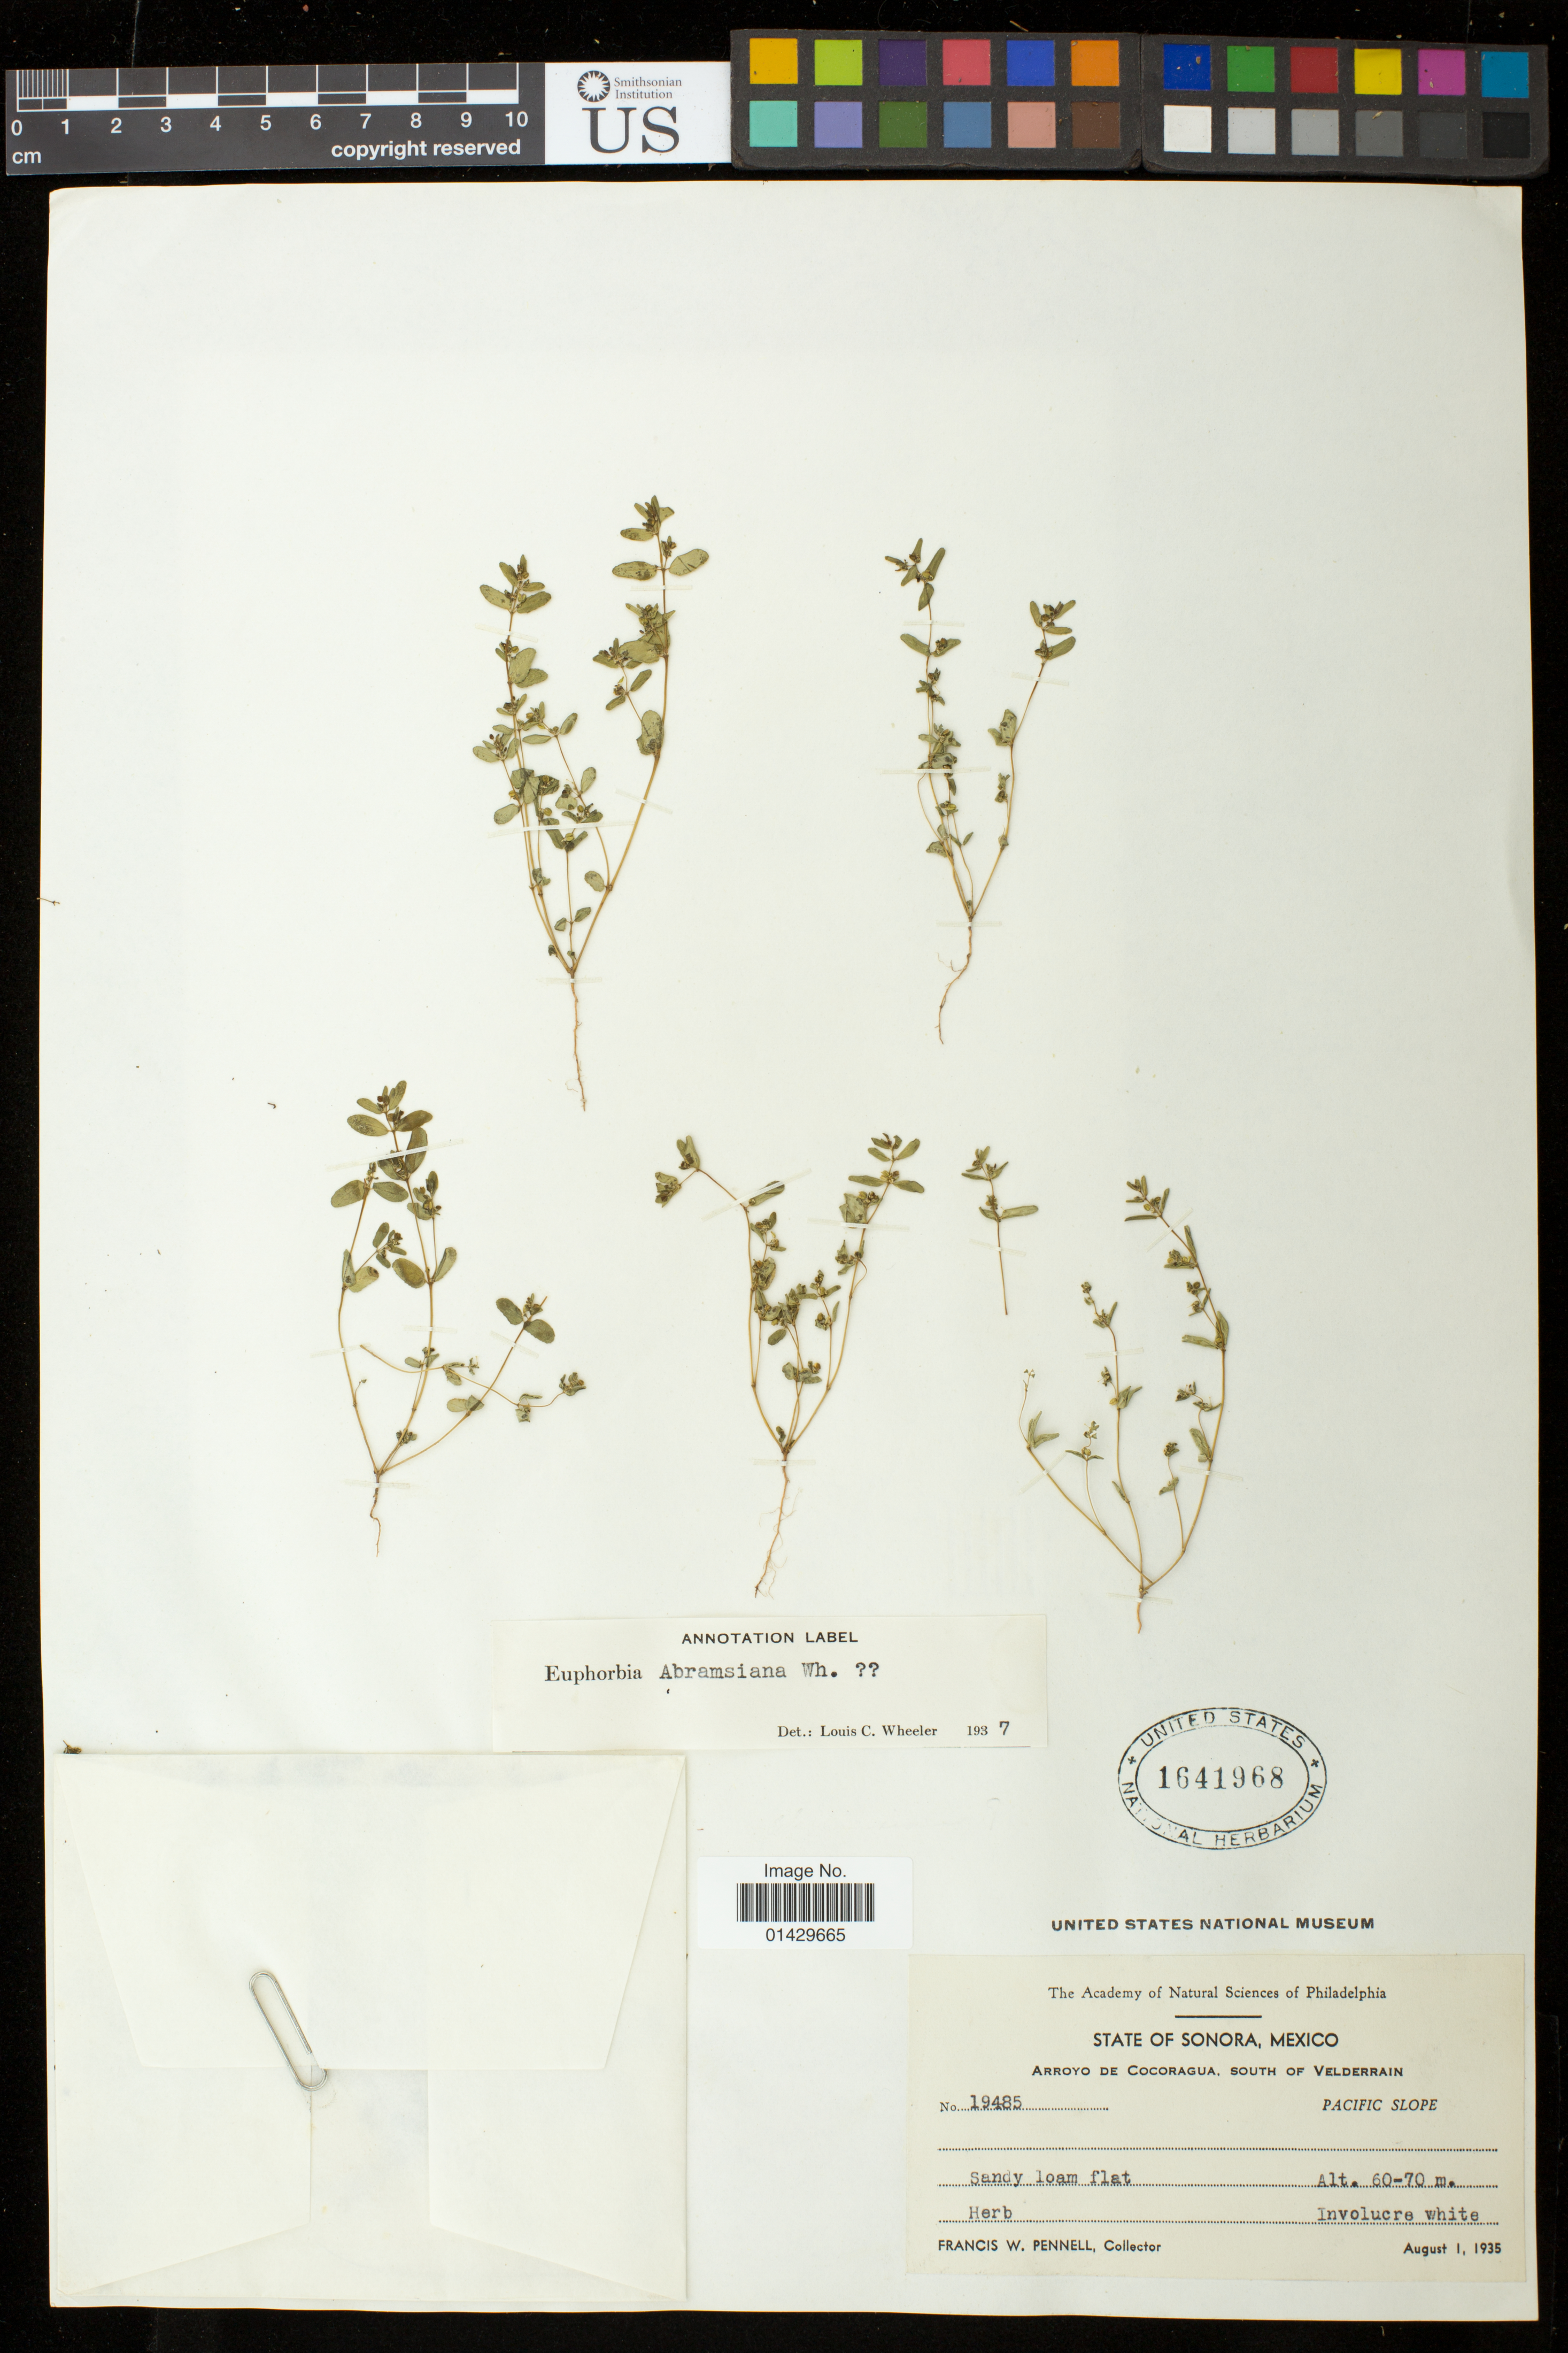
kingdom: Plantae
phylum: Tracheophyta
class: Magnoliopsida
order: Malpighiales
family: Euphorbiaceae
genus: Euphorbia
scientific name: Euphorbia abramsiana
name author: L.C. Wheeler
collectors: F. W. Pennell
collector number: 19485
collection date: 1935-08-01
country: Mexico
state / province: Sonora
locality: Arroyo de Cocoragua, south of Velderrain; Pacific slope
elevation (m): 60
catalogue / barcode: US 1641968